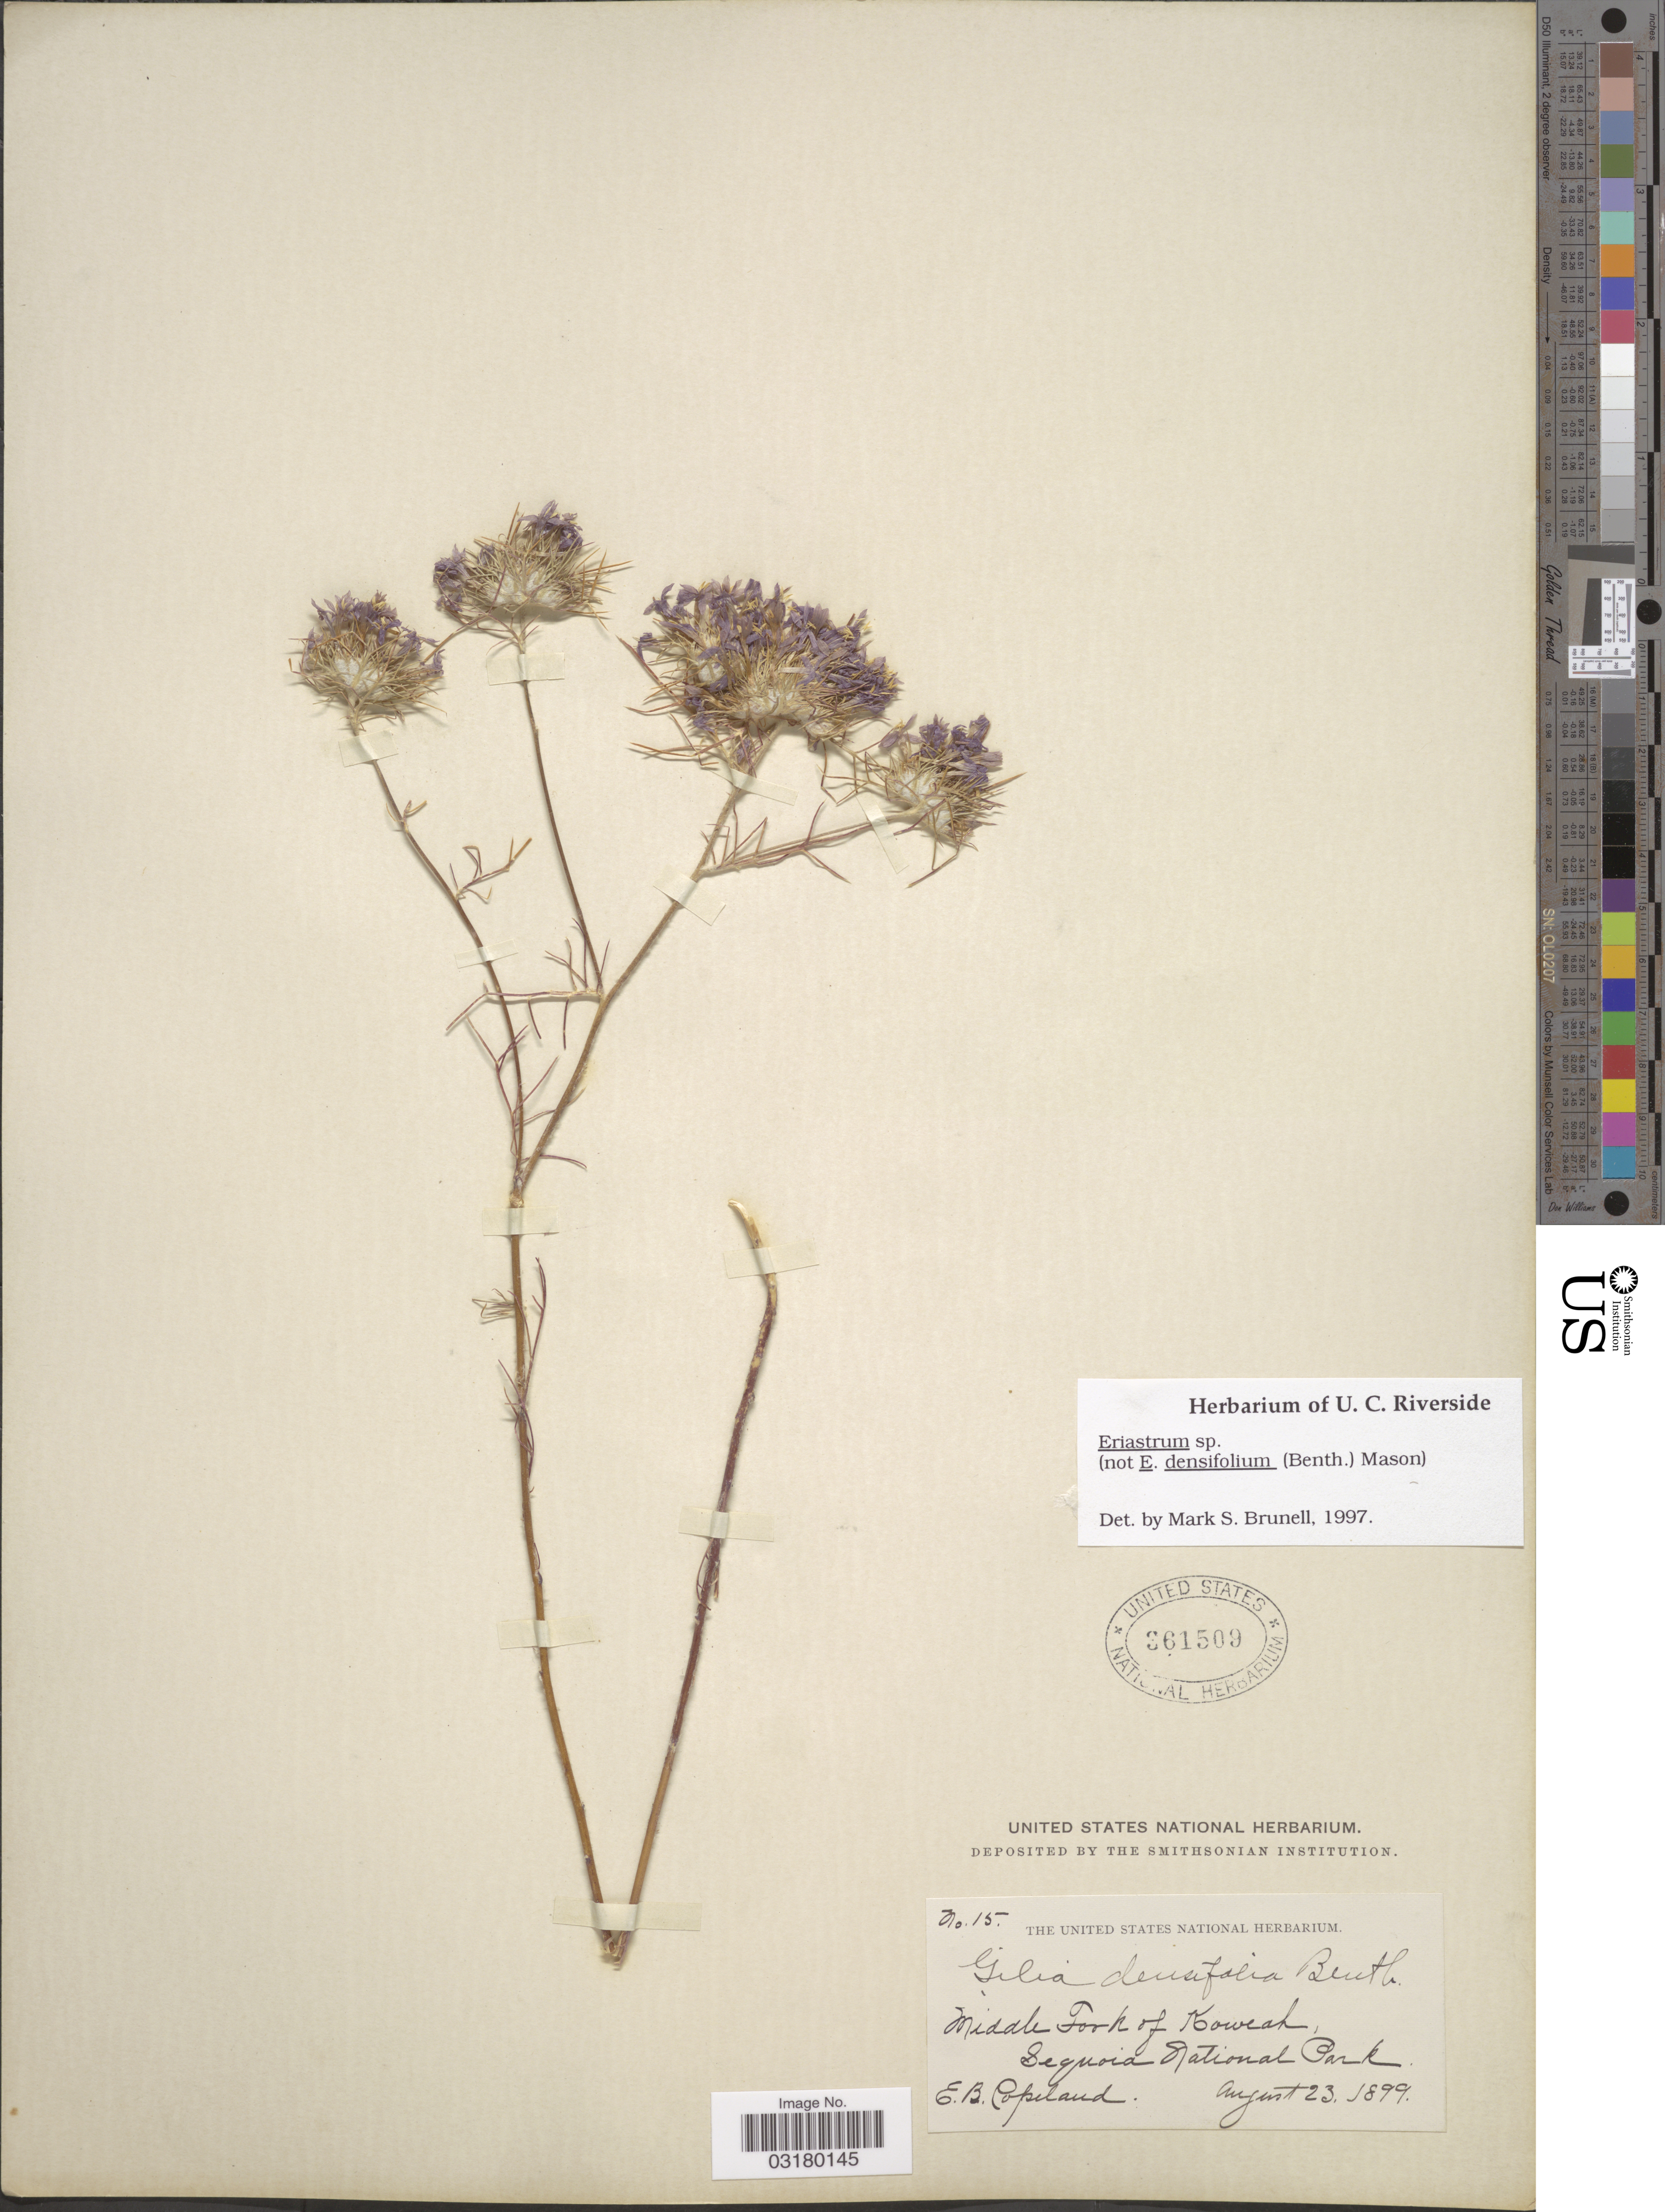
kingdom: Plantae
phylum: Tracheophyta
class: Magnoliopsida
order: Ericales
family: Polemoniaceae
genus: Eriastrum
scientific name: Eriastrum densifolium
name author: (Benth.) H. Mason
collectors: E. B. Copeland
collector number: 15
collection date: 1899-08-23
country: United States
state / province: California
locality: Middle Fork of Koweah, Sequoia National Park.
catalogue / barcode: US 361509